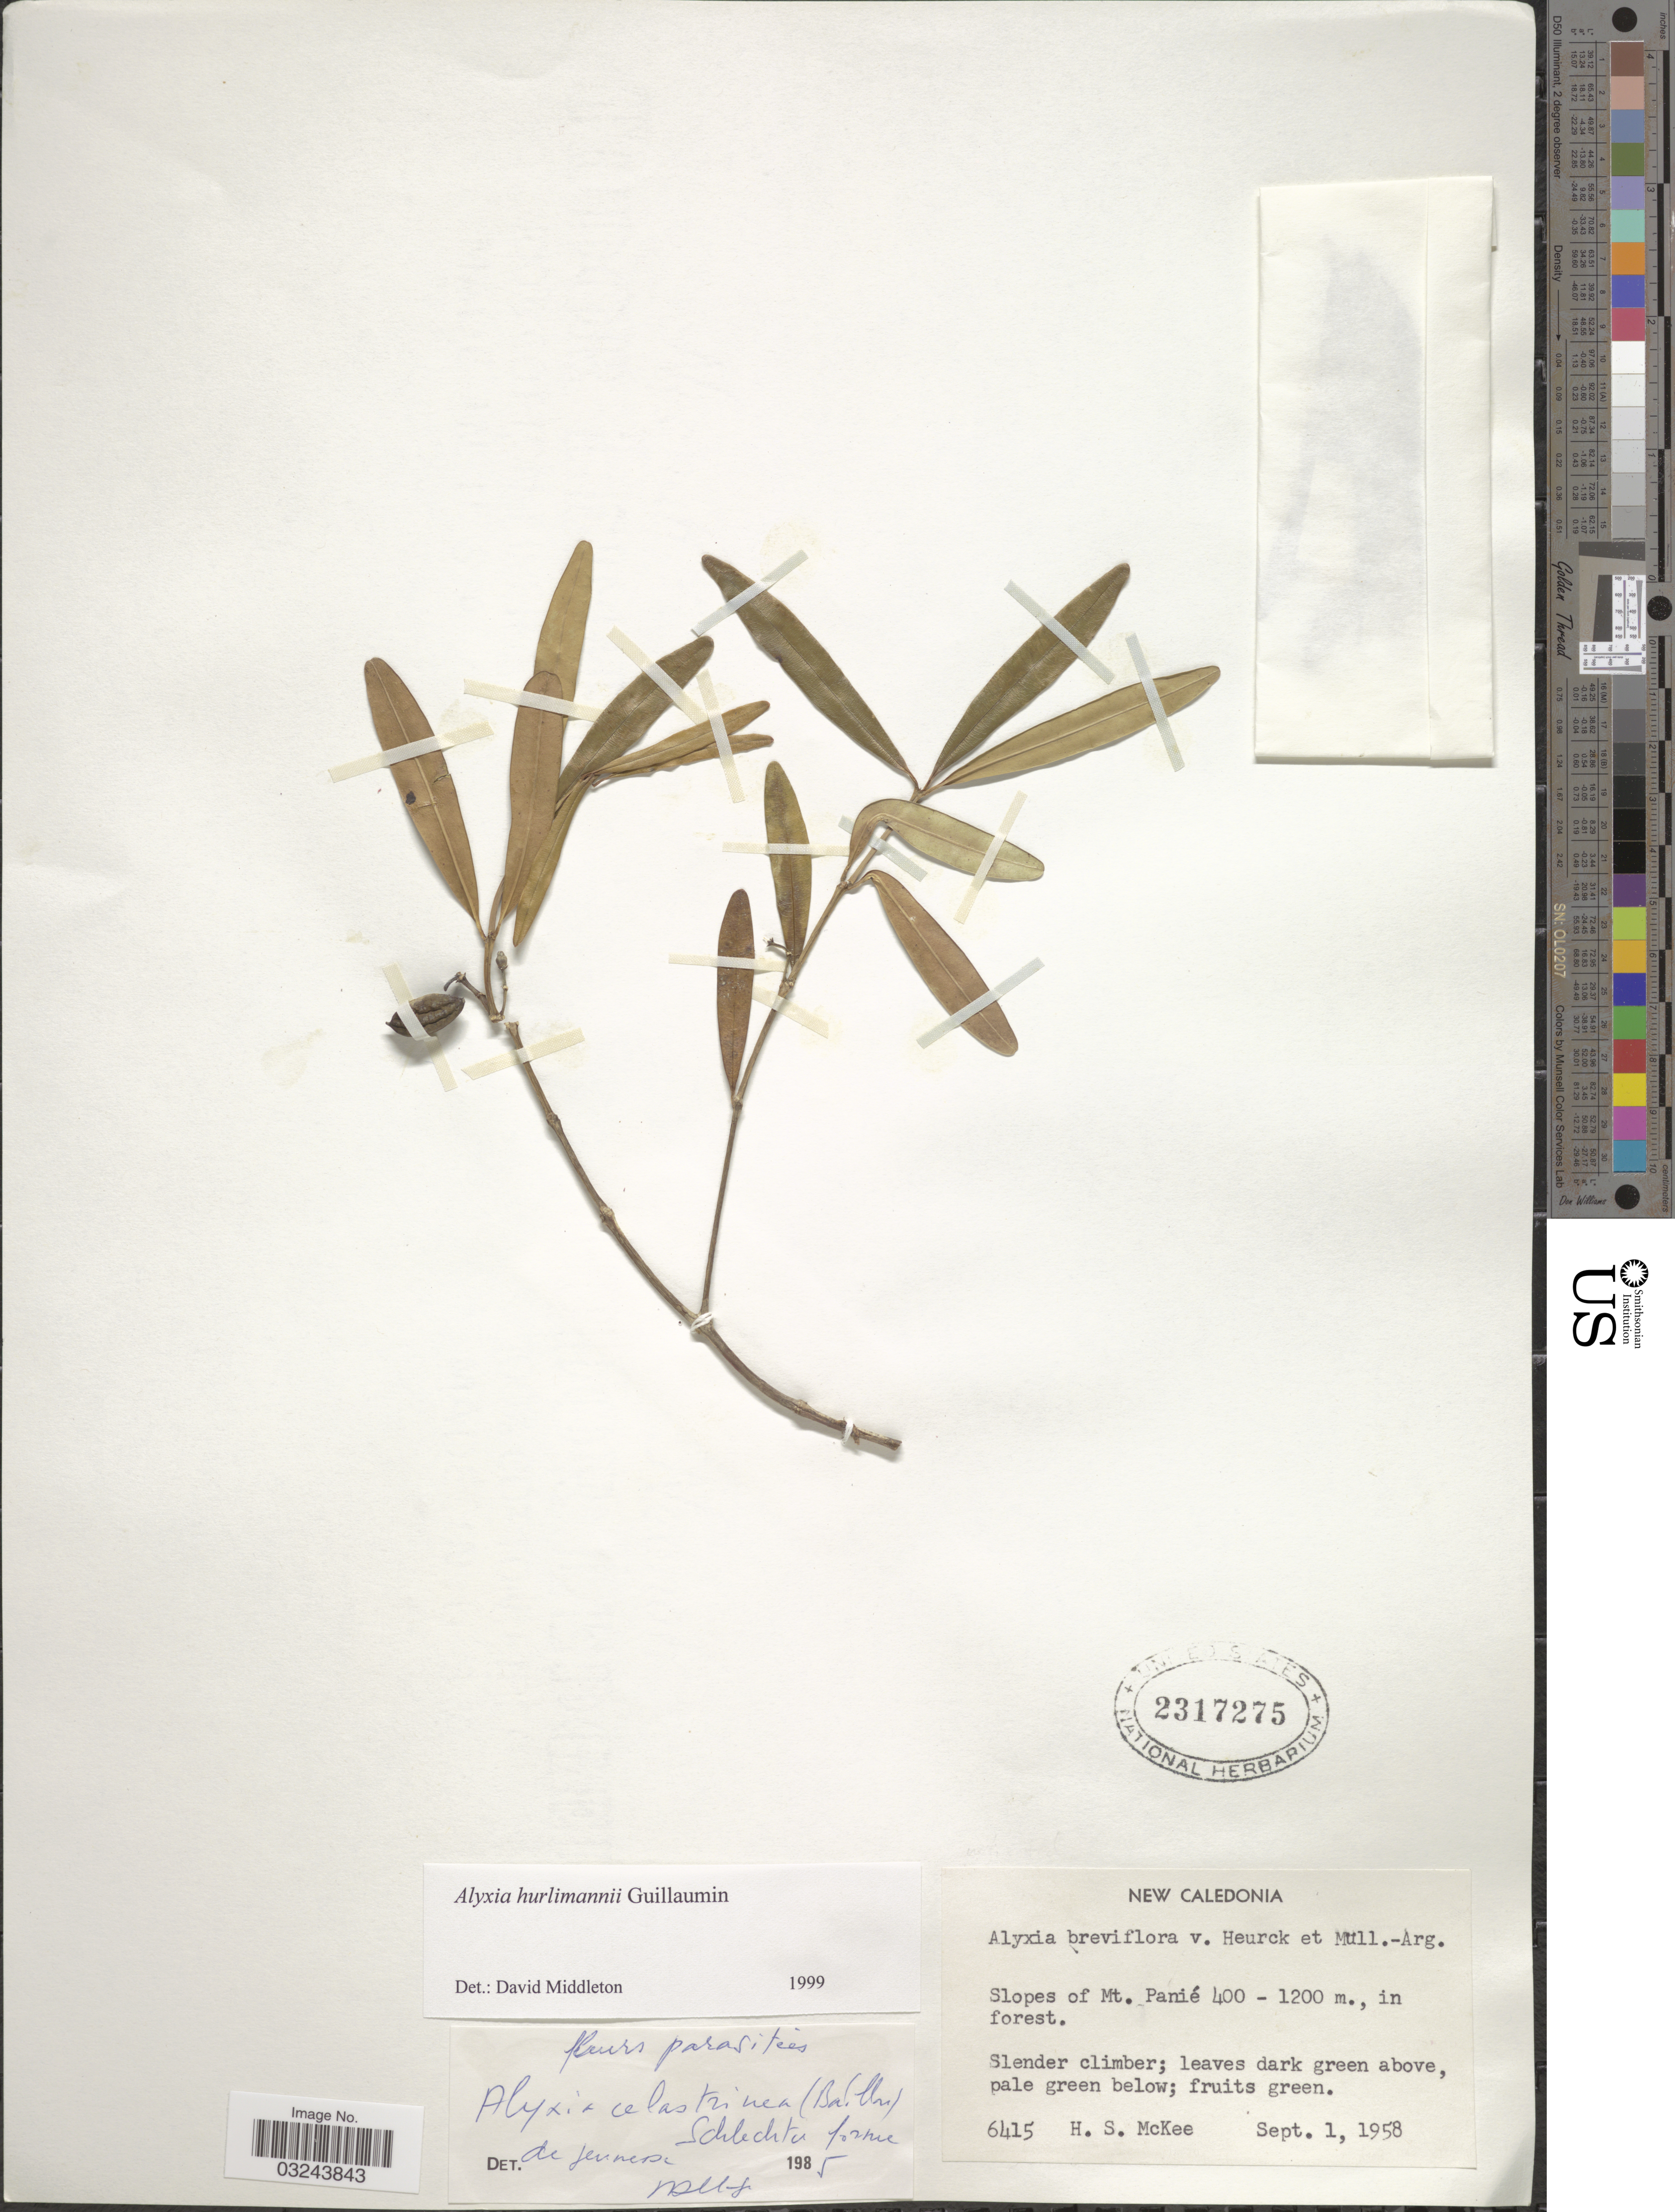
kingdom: Plantae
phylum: Tracheophyta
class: Magnoliopsida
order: Gentianales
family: Apocynaceae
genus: Alyxia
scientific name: Alyxia hurlimannii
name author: Guillaumin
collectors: H. S. McKee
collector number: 6415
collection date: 1958-09-01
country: New Caledonia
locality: Slopes of Mt. Panié.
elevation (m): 400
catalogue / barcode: US 2317275